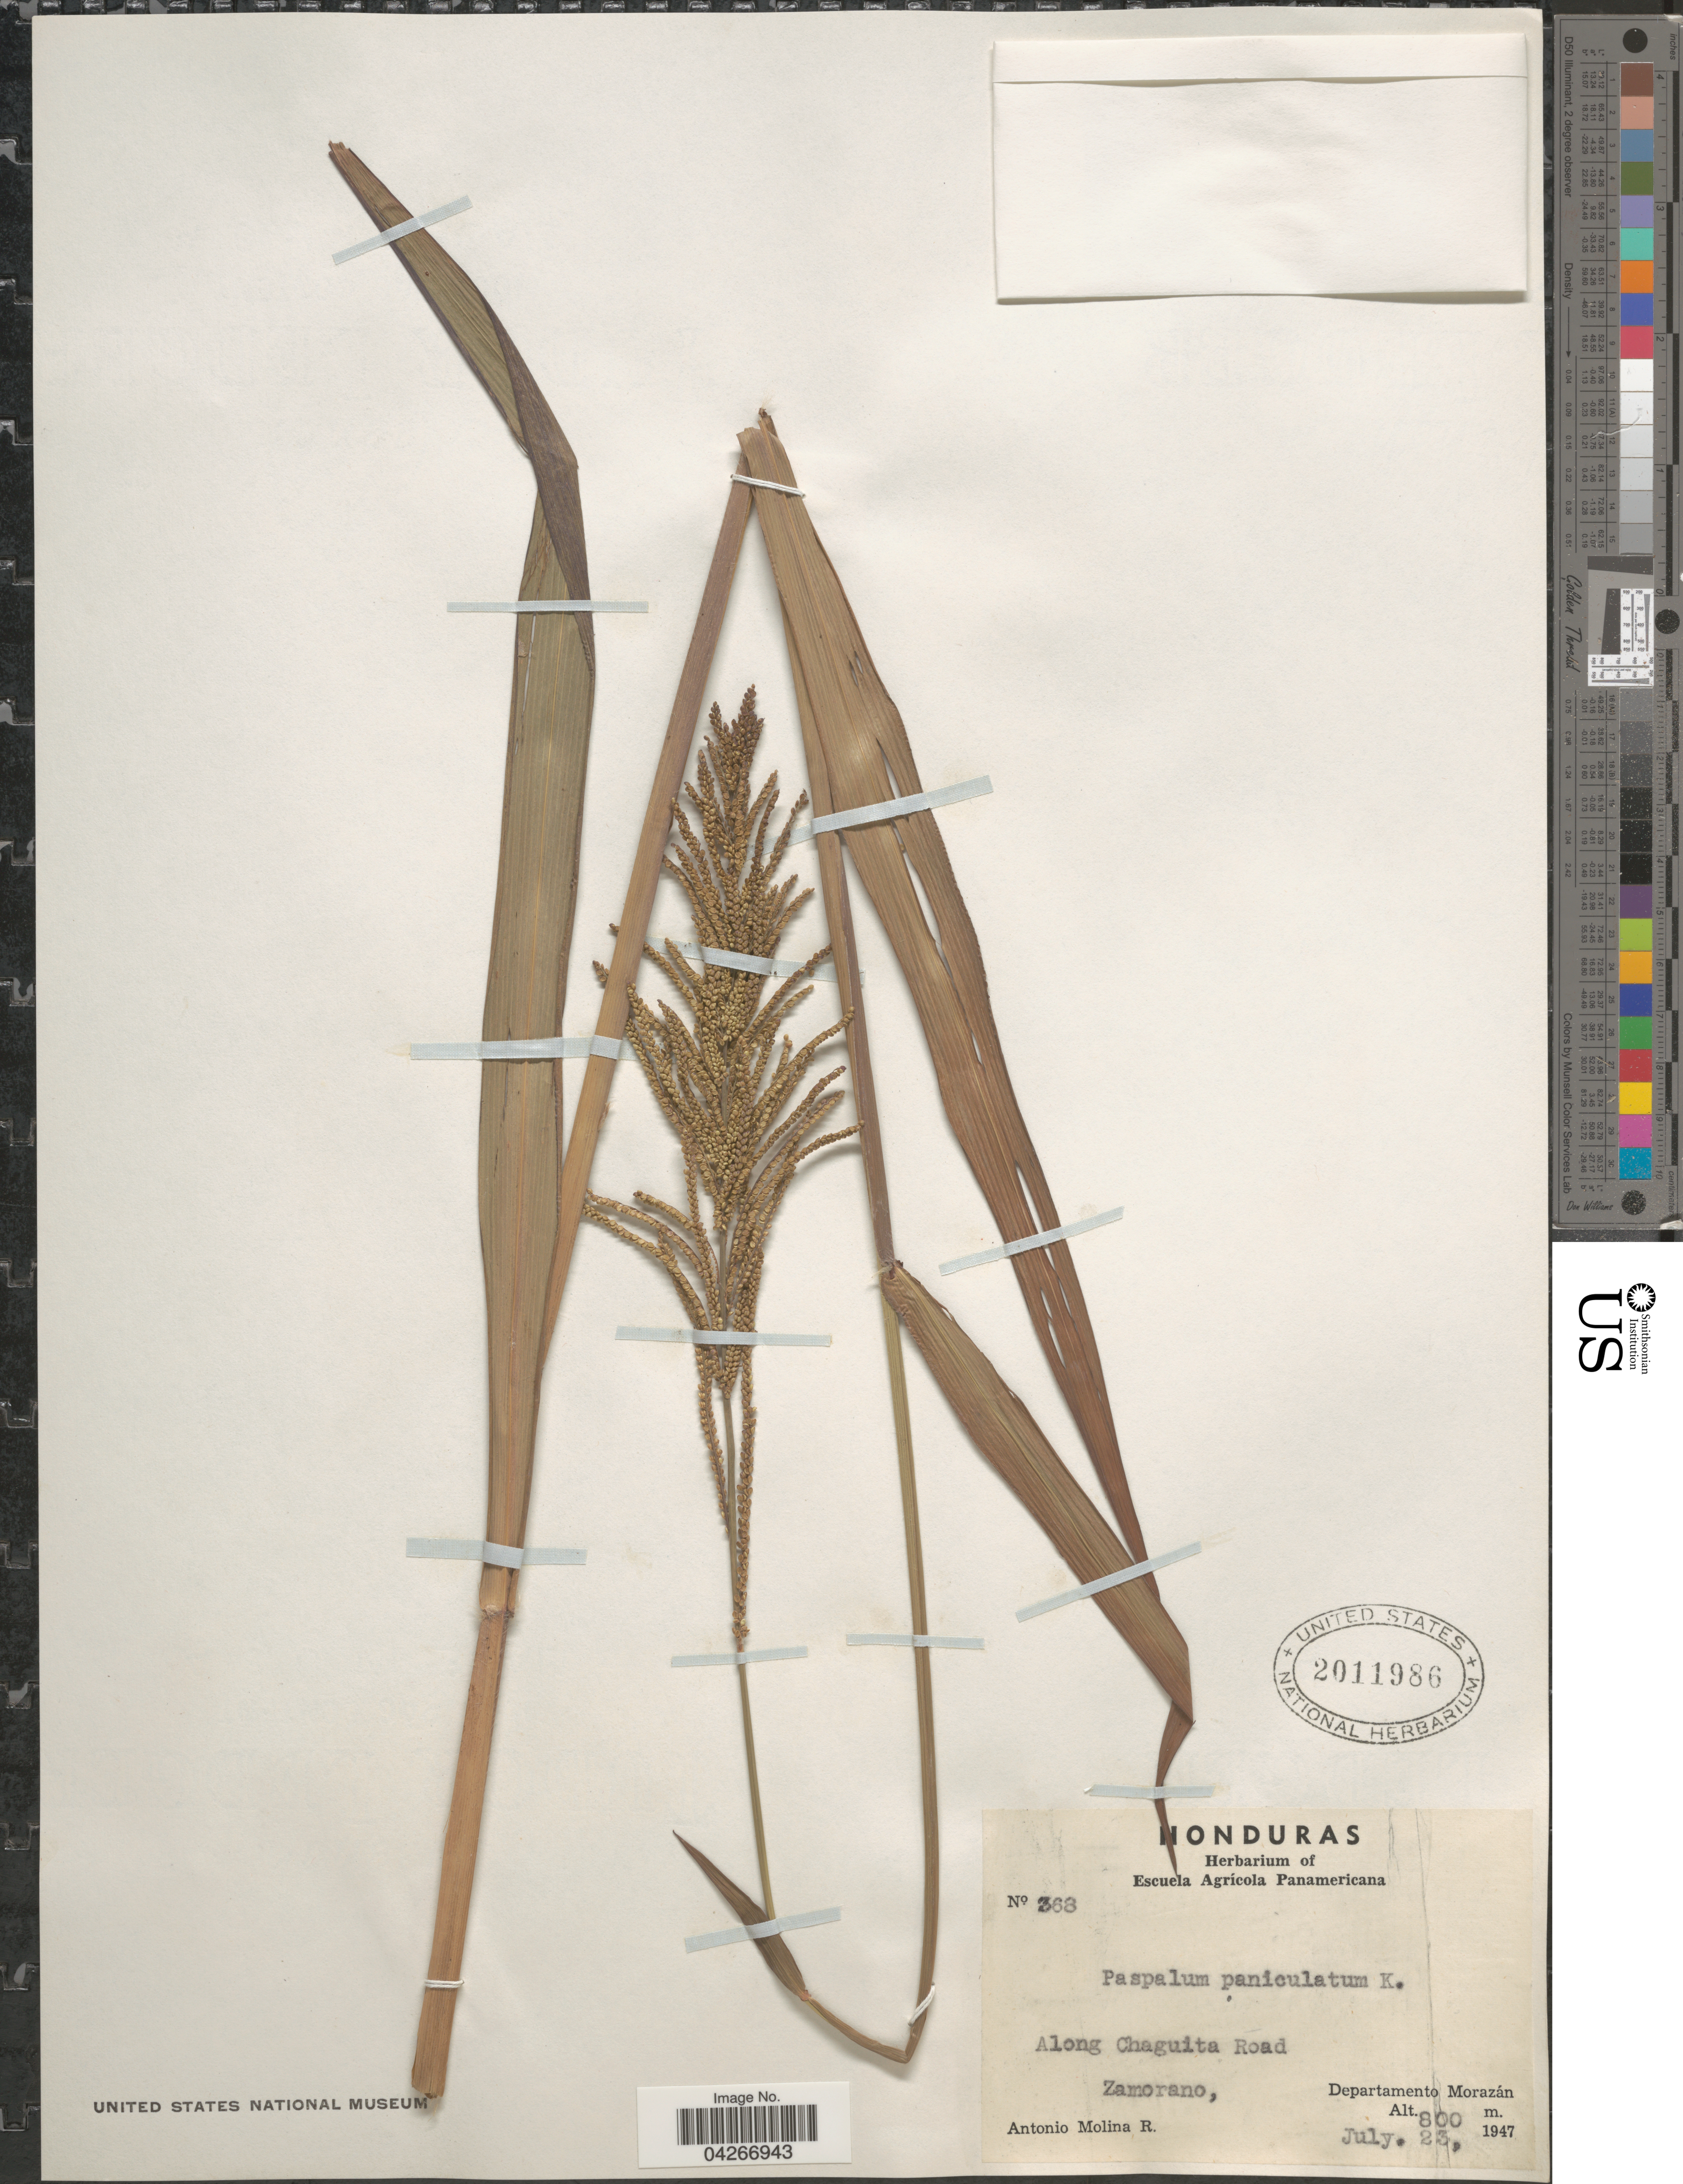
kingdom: Plantae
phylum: Tracheophyta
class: Liliopsida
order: Poales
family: Poaceae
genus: Paspalum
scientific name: Paspalum paniculatum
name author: L.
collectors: A. Molina R.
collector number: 368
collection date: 1947-07-23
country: Honduras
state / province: Fco. Morazán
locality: Along Chaguita Road. Zamorano, Departamento Morazán.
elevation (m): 800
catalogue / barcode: US 2011986